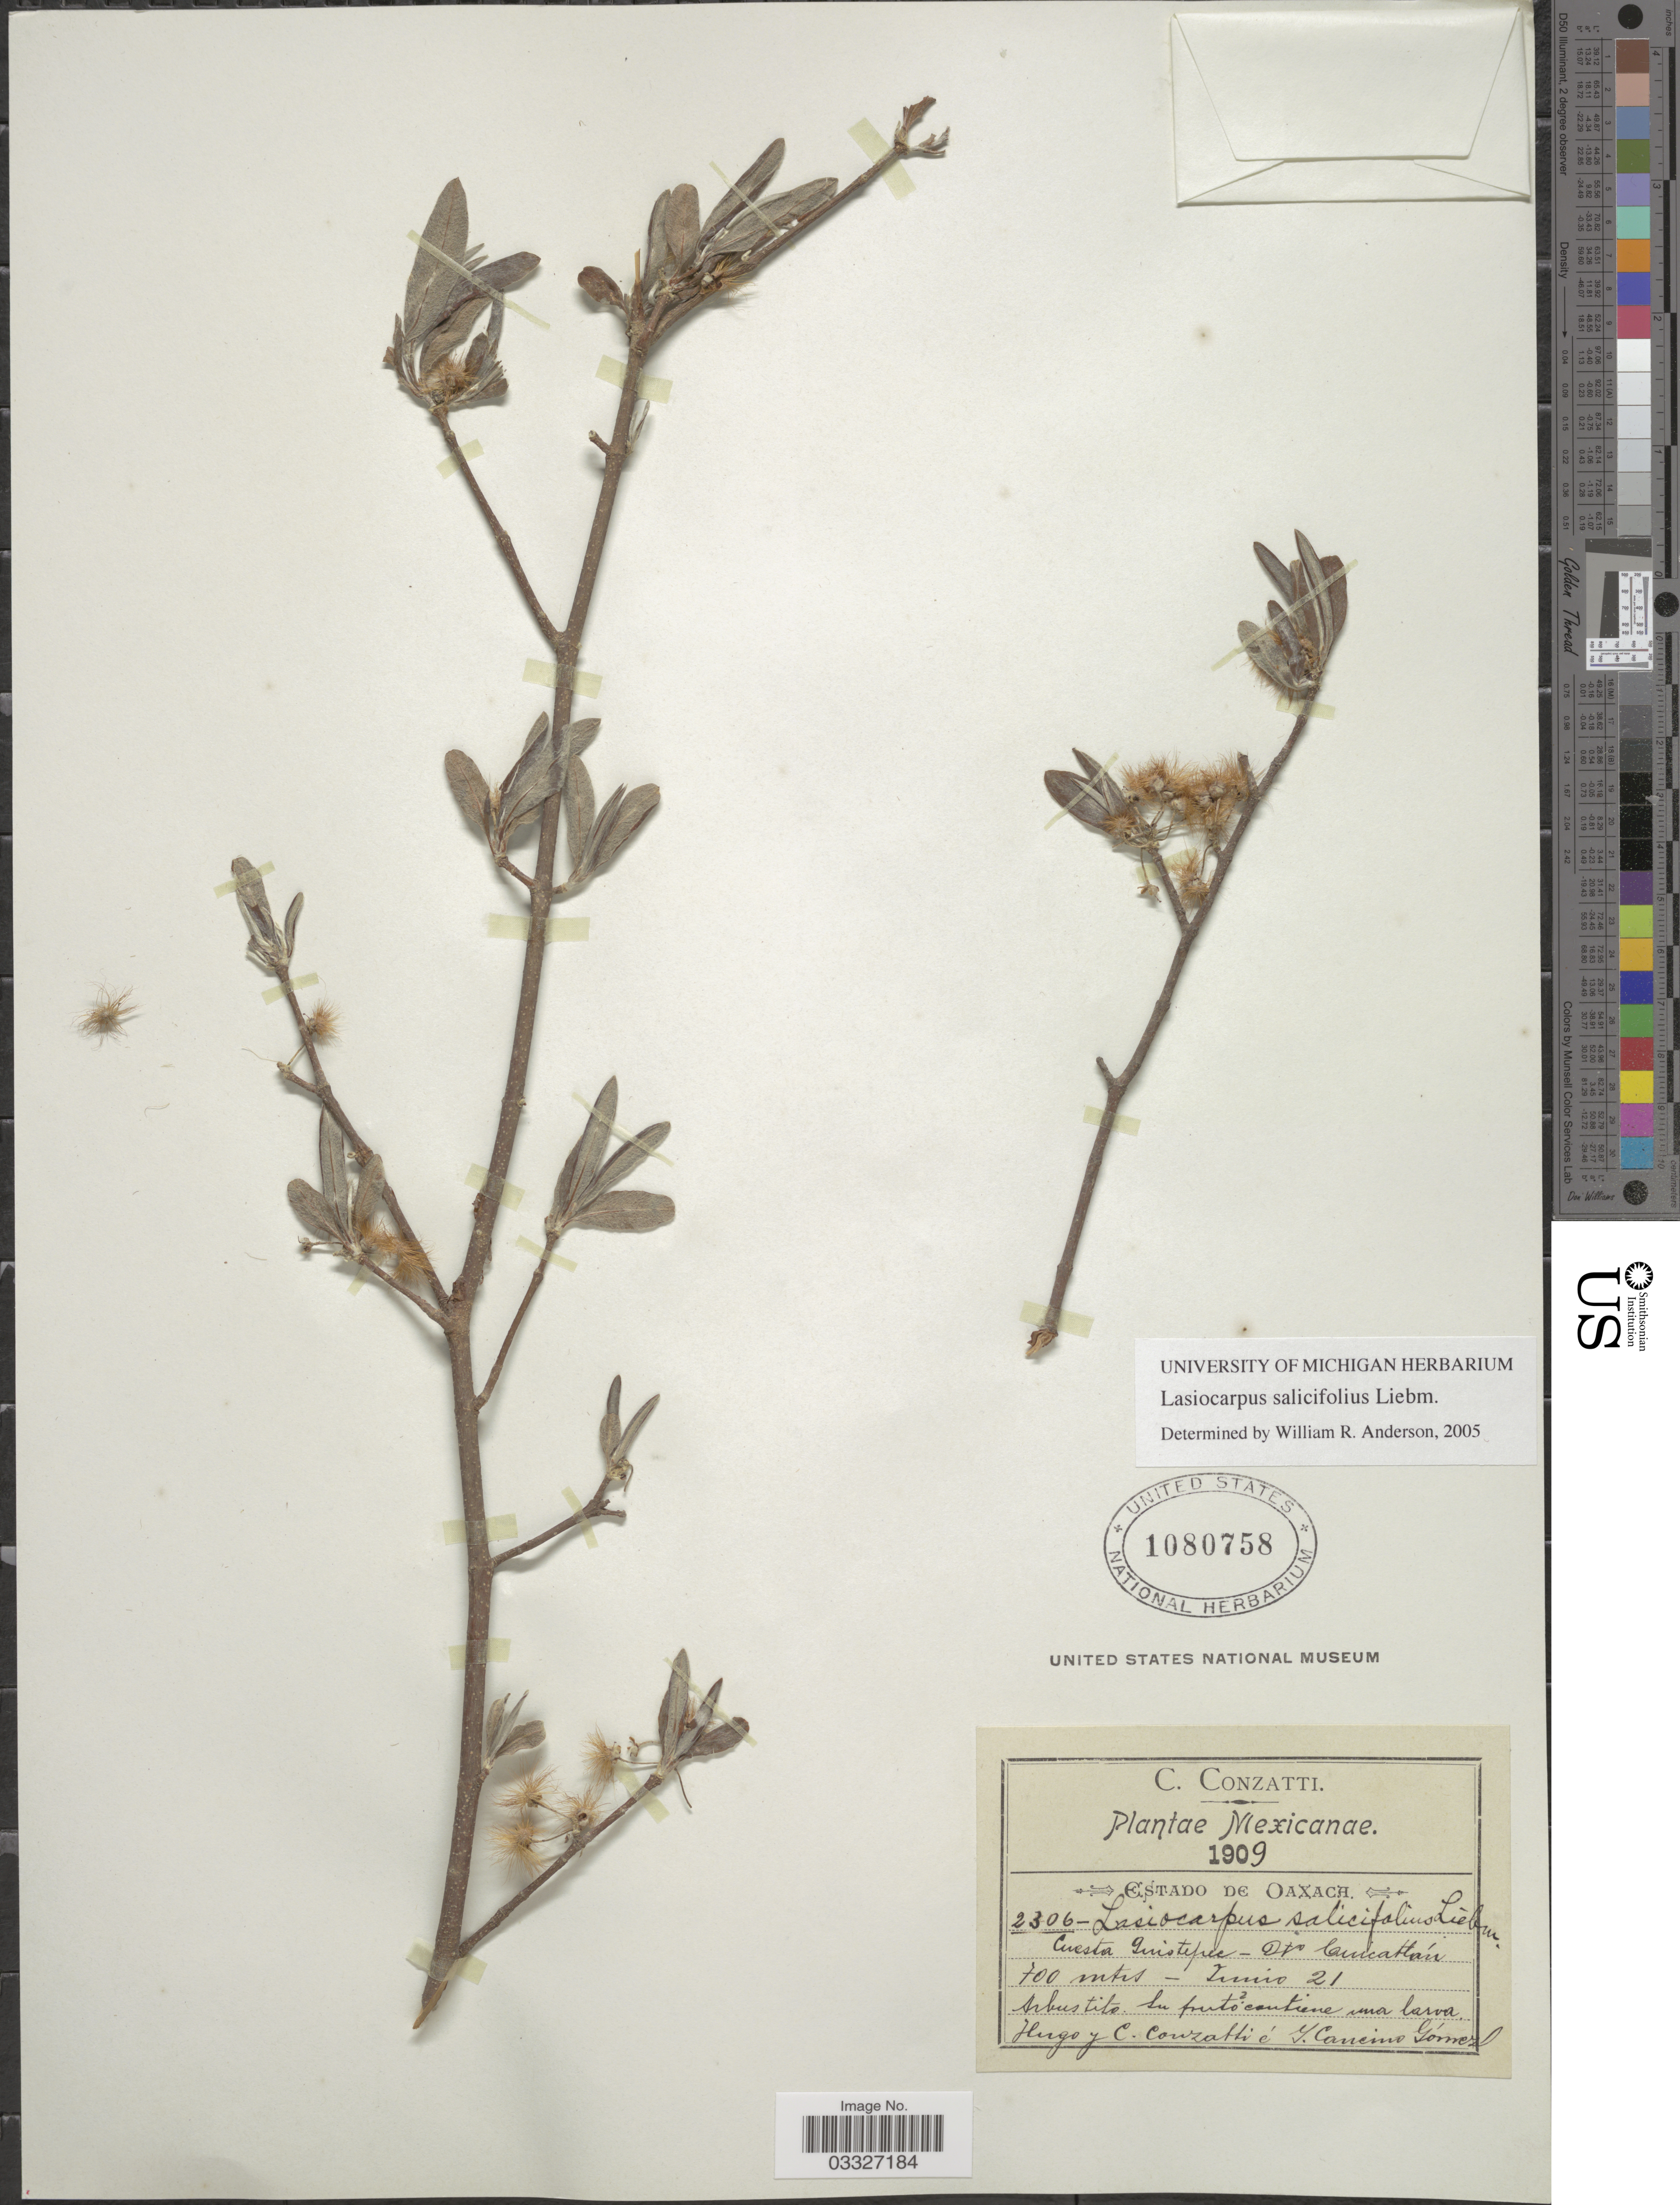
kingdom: Plantae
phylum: Tracheophyta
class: Magnoliopsida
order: Malpighiales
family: Malpighiaceae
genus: Lasiocarpus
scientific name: Lasiocarpus salicifolius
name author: Liebm.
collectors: H. Conzatti, C. Conzatti & Cancino Gómez, I.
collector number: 2306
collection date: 1909-06-21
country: Mexico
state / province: Oaxaca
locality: Cuesta Quistepec - Dto Cuicatlán.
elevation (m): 700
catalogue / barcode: US 1080758